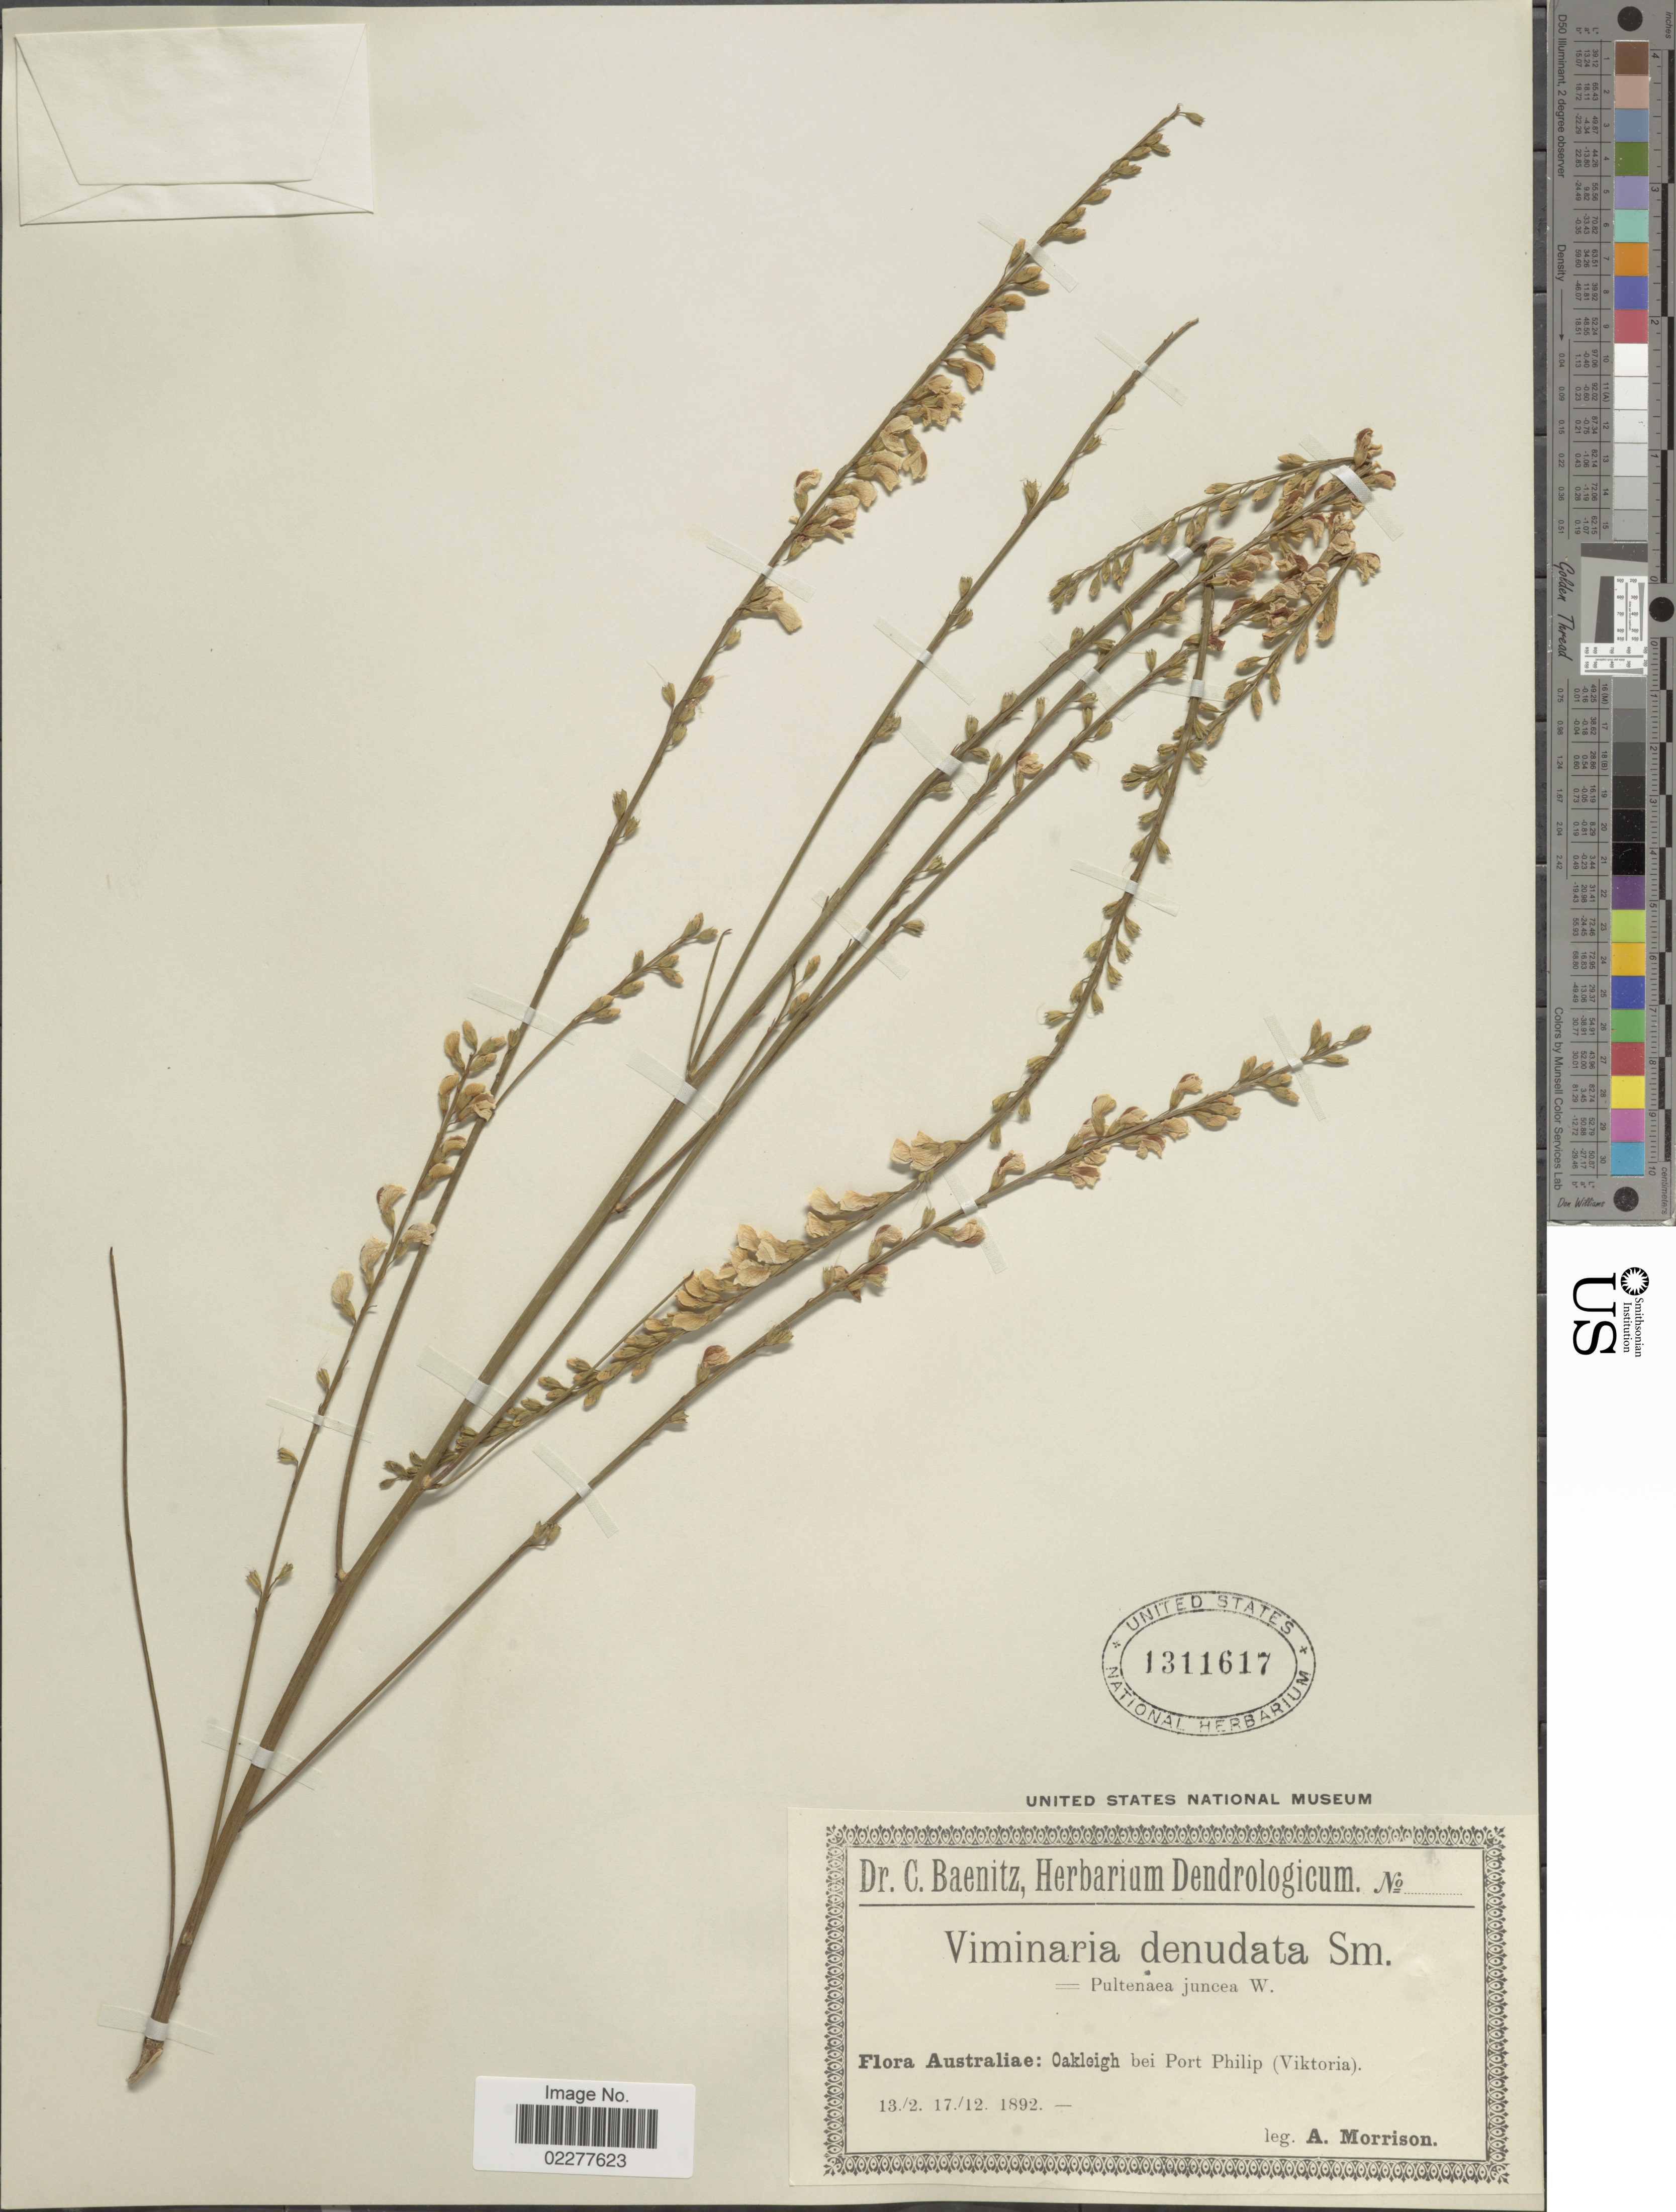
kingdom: Plantae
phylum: Tracheophyta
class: Magnoliopsida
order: Fabales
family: Fabaceae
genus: Viminaria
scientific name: Viminaria denudata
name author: Sm.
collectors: A. Morrison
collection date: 1892-02-13/1892-12-17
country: Australia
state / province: Victoria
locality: Oakleigh bei Port Philip (Viktoria)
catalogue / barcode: US 1311617